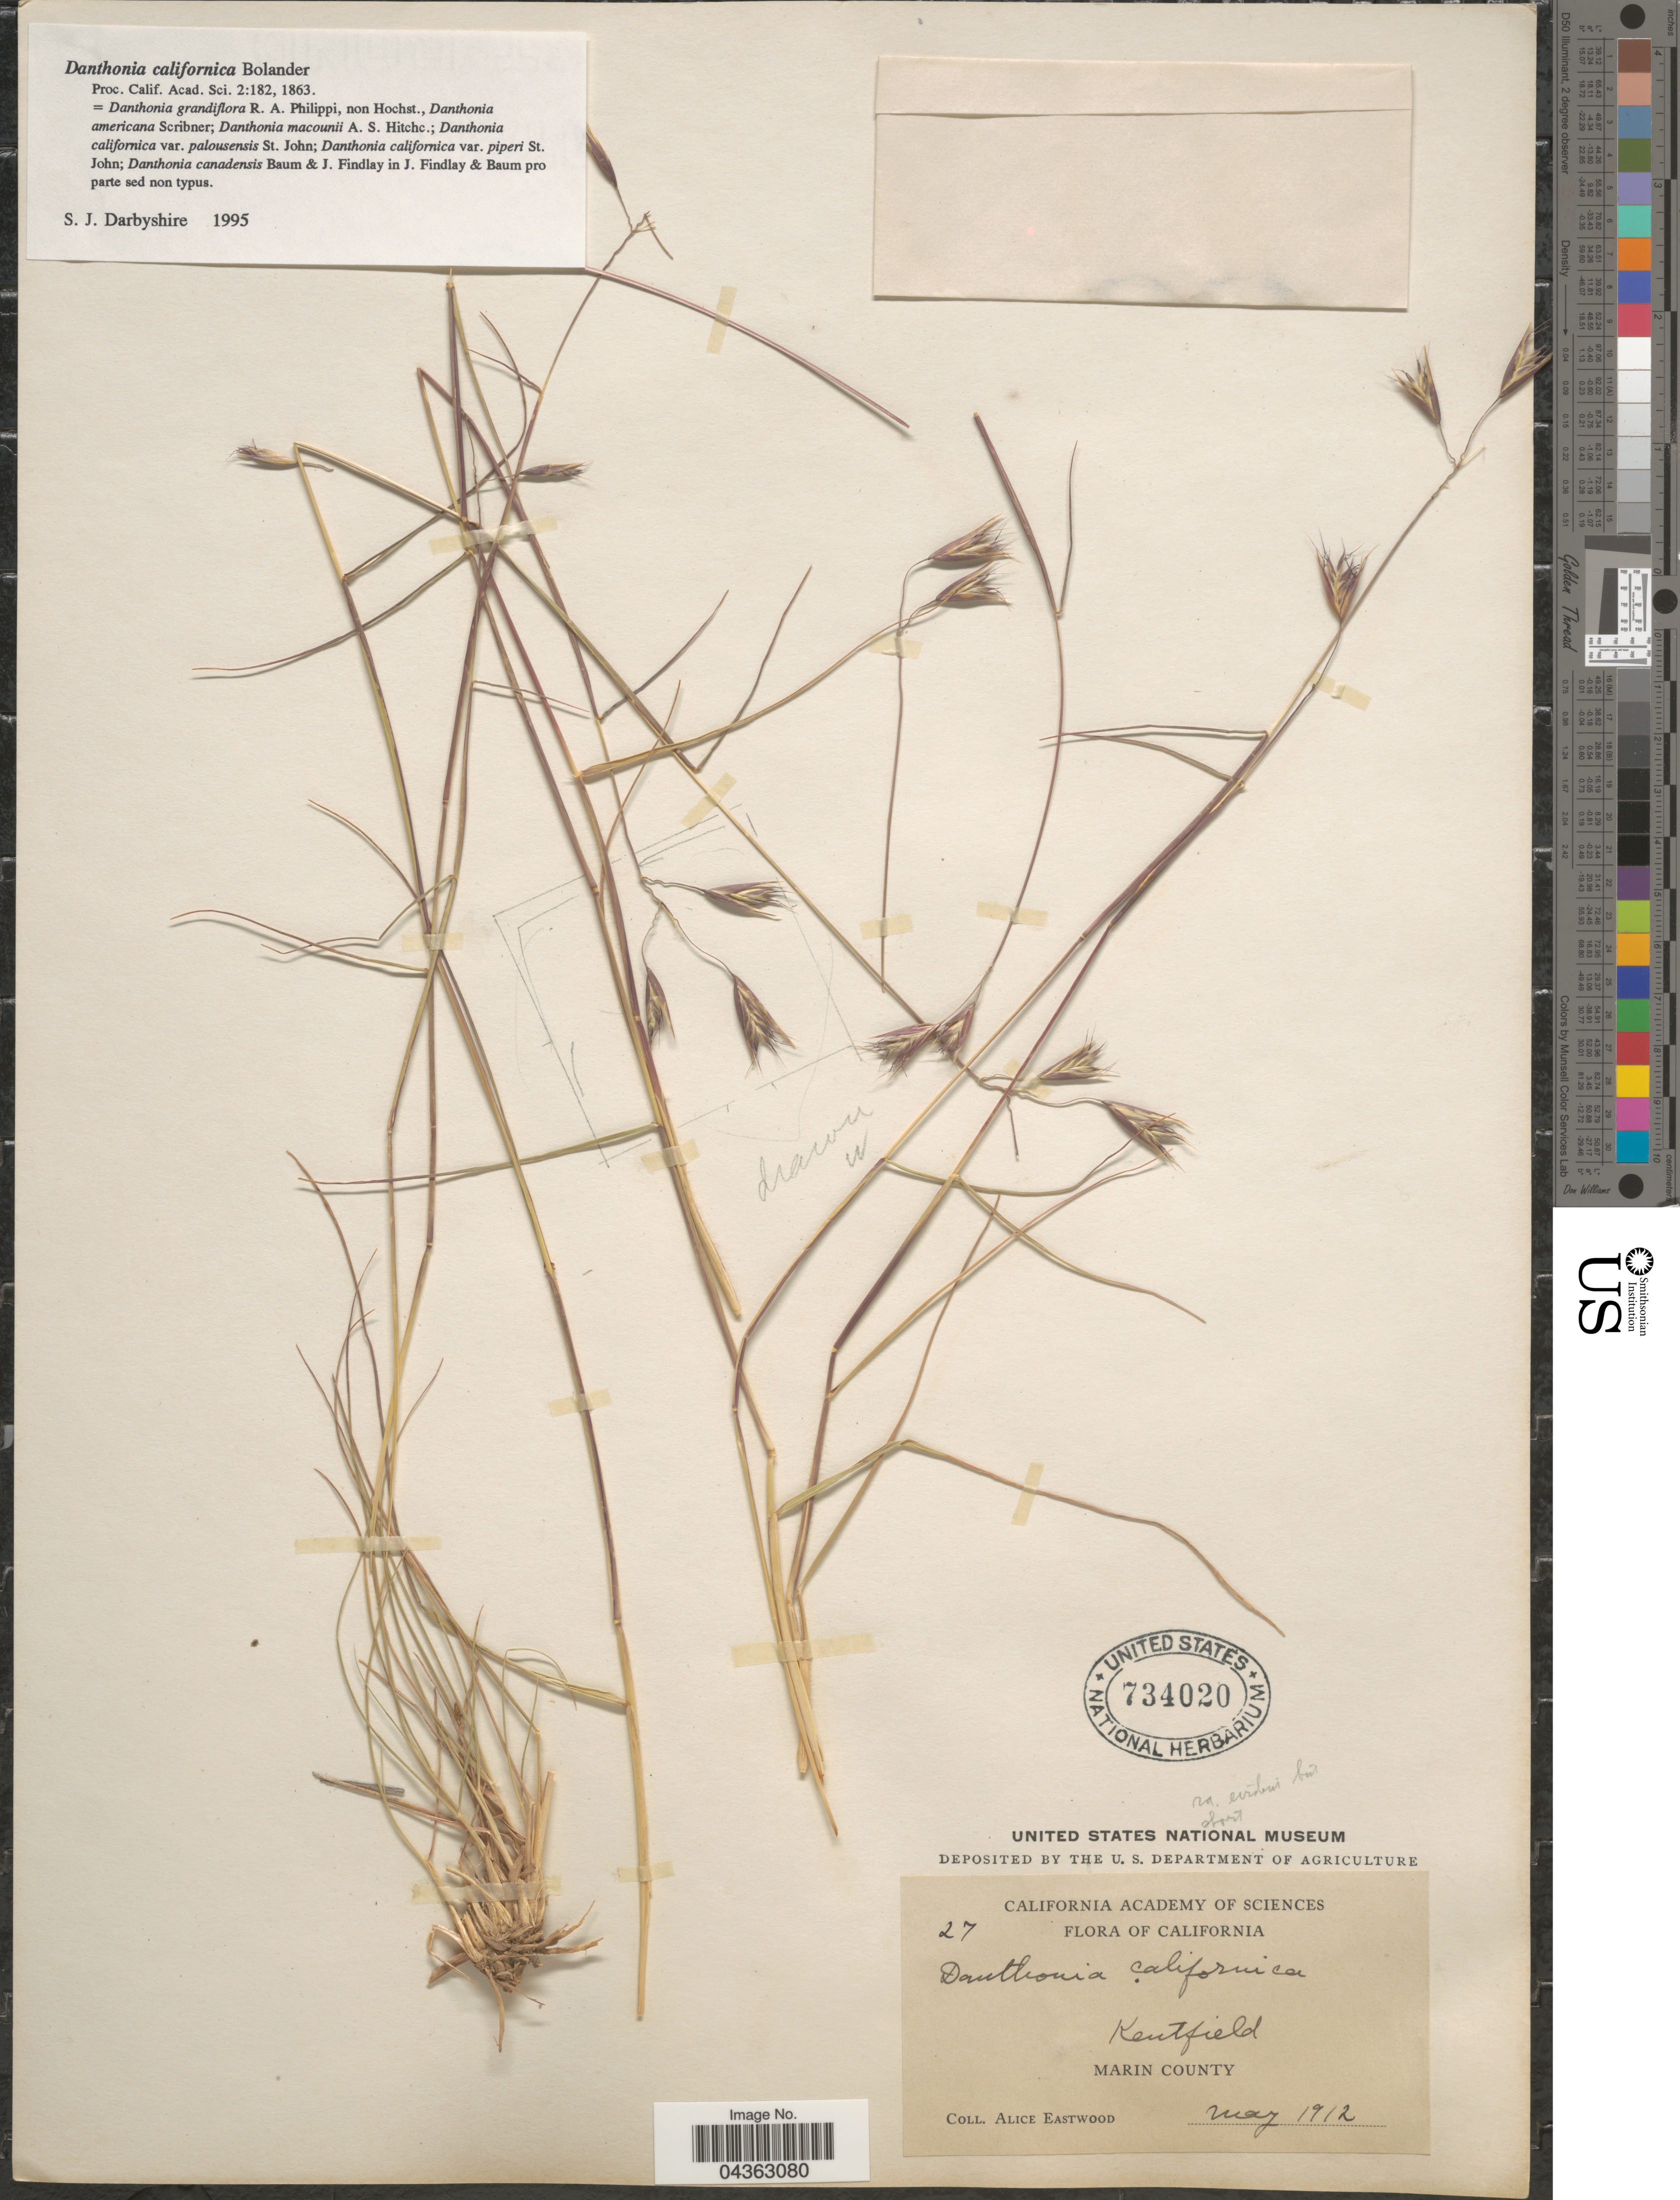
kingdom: Plantae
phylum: Tracheophyta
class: Liliopsida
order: Poales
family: Poaceae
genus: Danthonia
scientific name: Danthonia californica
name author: Bol.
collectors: A. Eastwood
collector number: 27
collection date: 1912-05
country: United States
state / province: California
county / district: Marin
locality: Kentfield. Marin County.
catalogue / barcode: US 734020